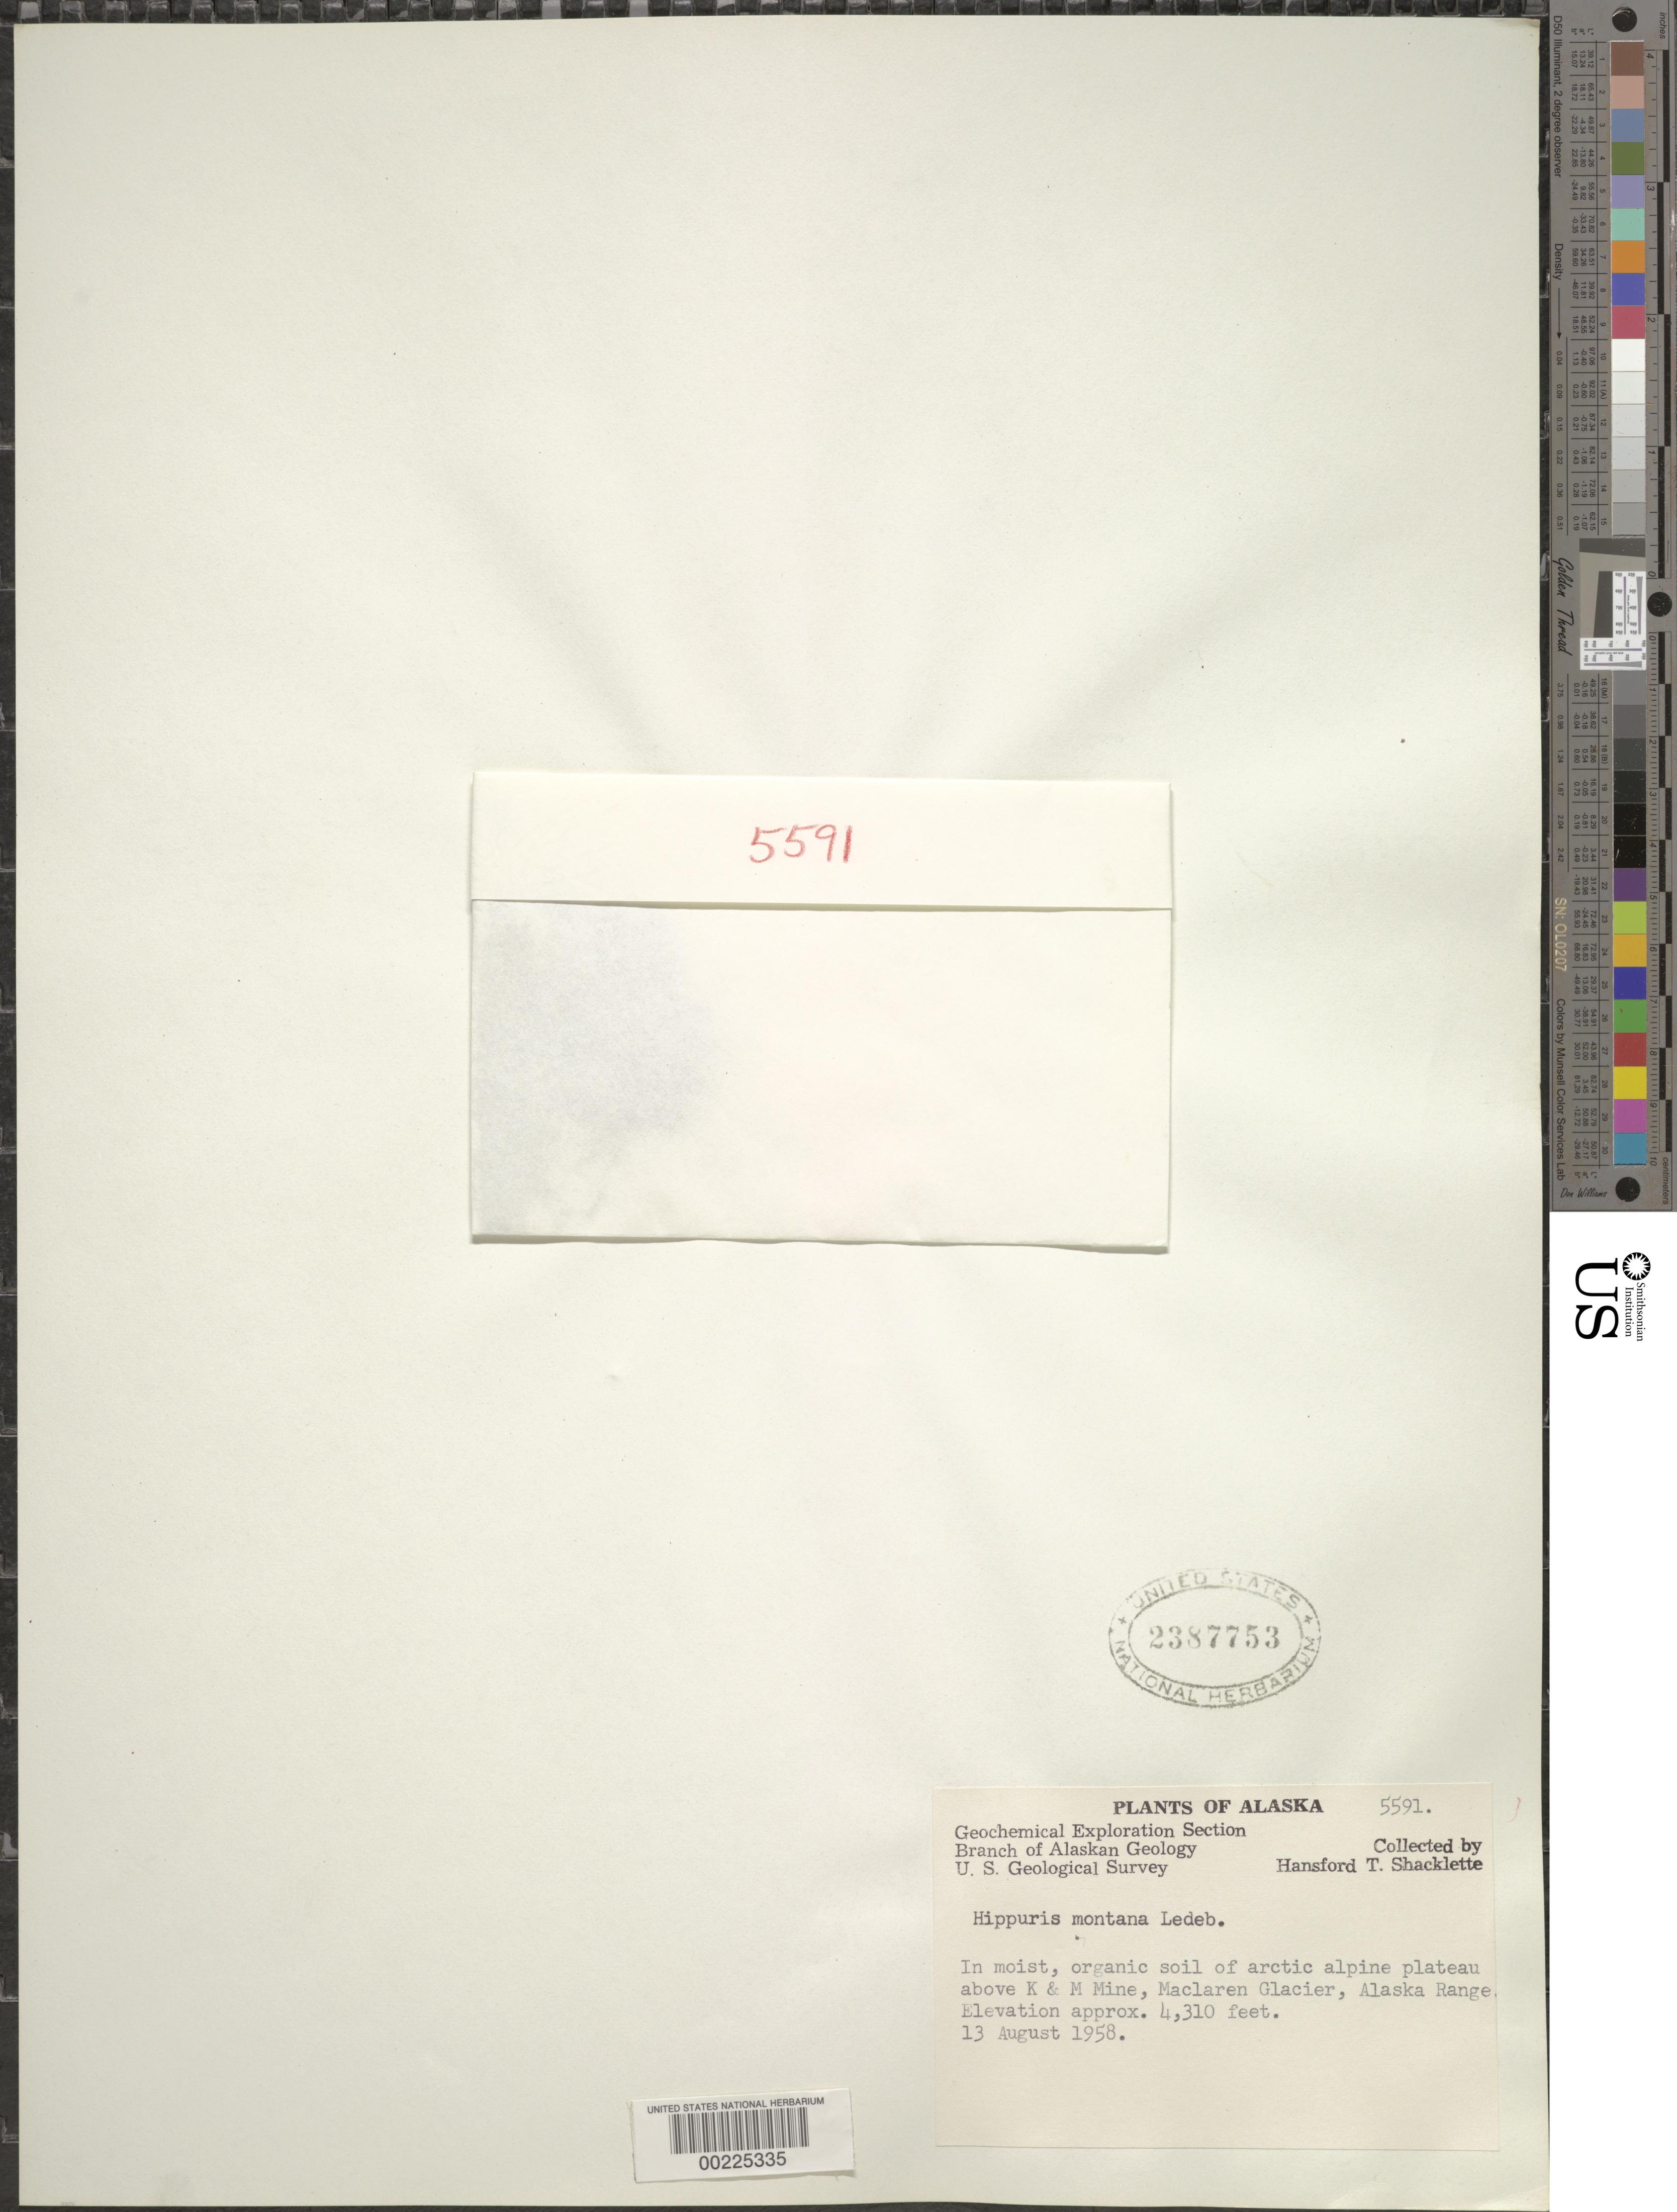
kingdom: Plantae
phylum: Tracheophyta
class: Magnoliopsida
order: Lamiales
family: Plantaginaceae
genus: Hippuris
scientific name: Hippuris montana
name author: Ledeb. ex Rchb.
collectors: H. Shacklette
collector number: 5591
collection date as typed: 13 Aug 1958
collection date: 1958-08-13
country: United States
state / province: Alaska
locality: Above K&M Mine, Maclaren Glacier, Alaska Range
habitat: Moist, organic soil of arctic alpine plateau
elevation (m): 1314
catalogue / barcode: US 2387753